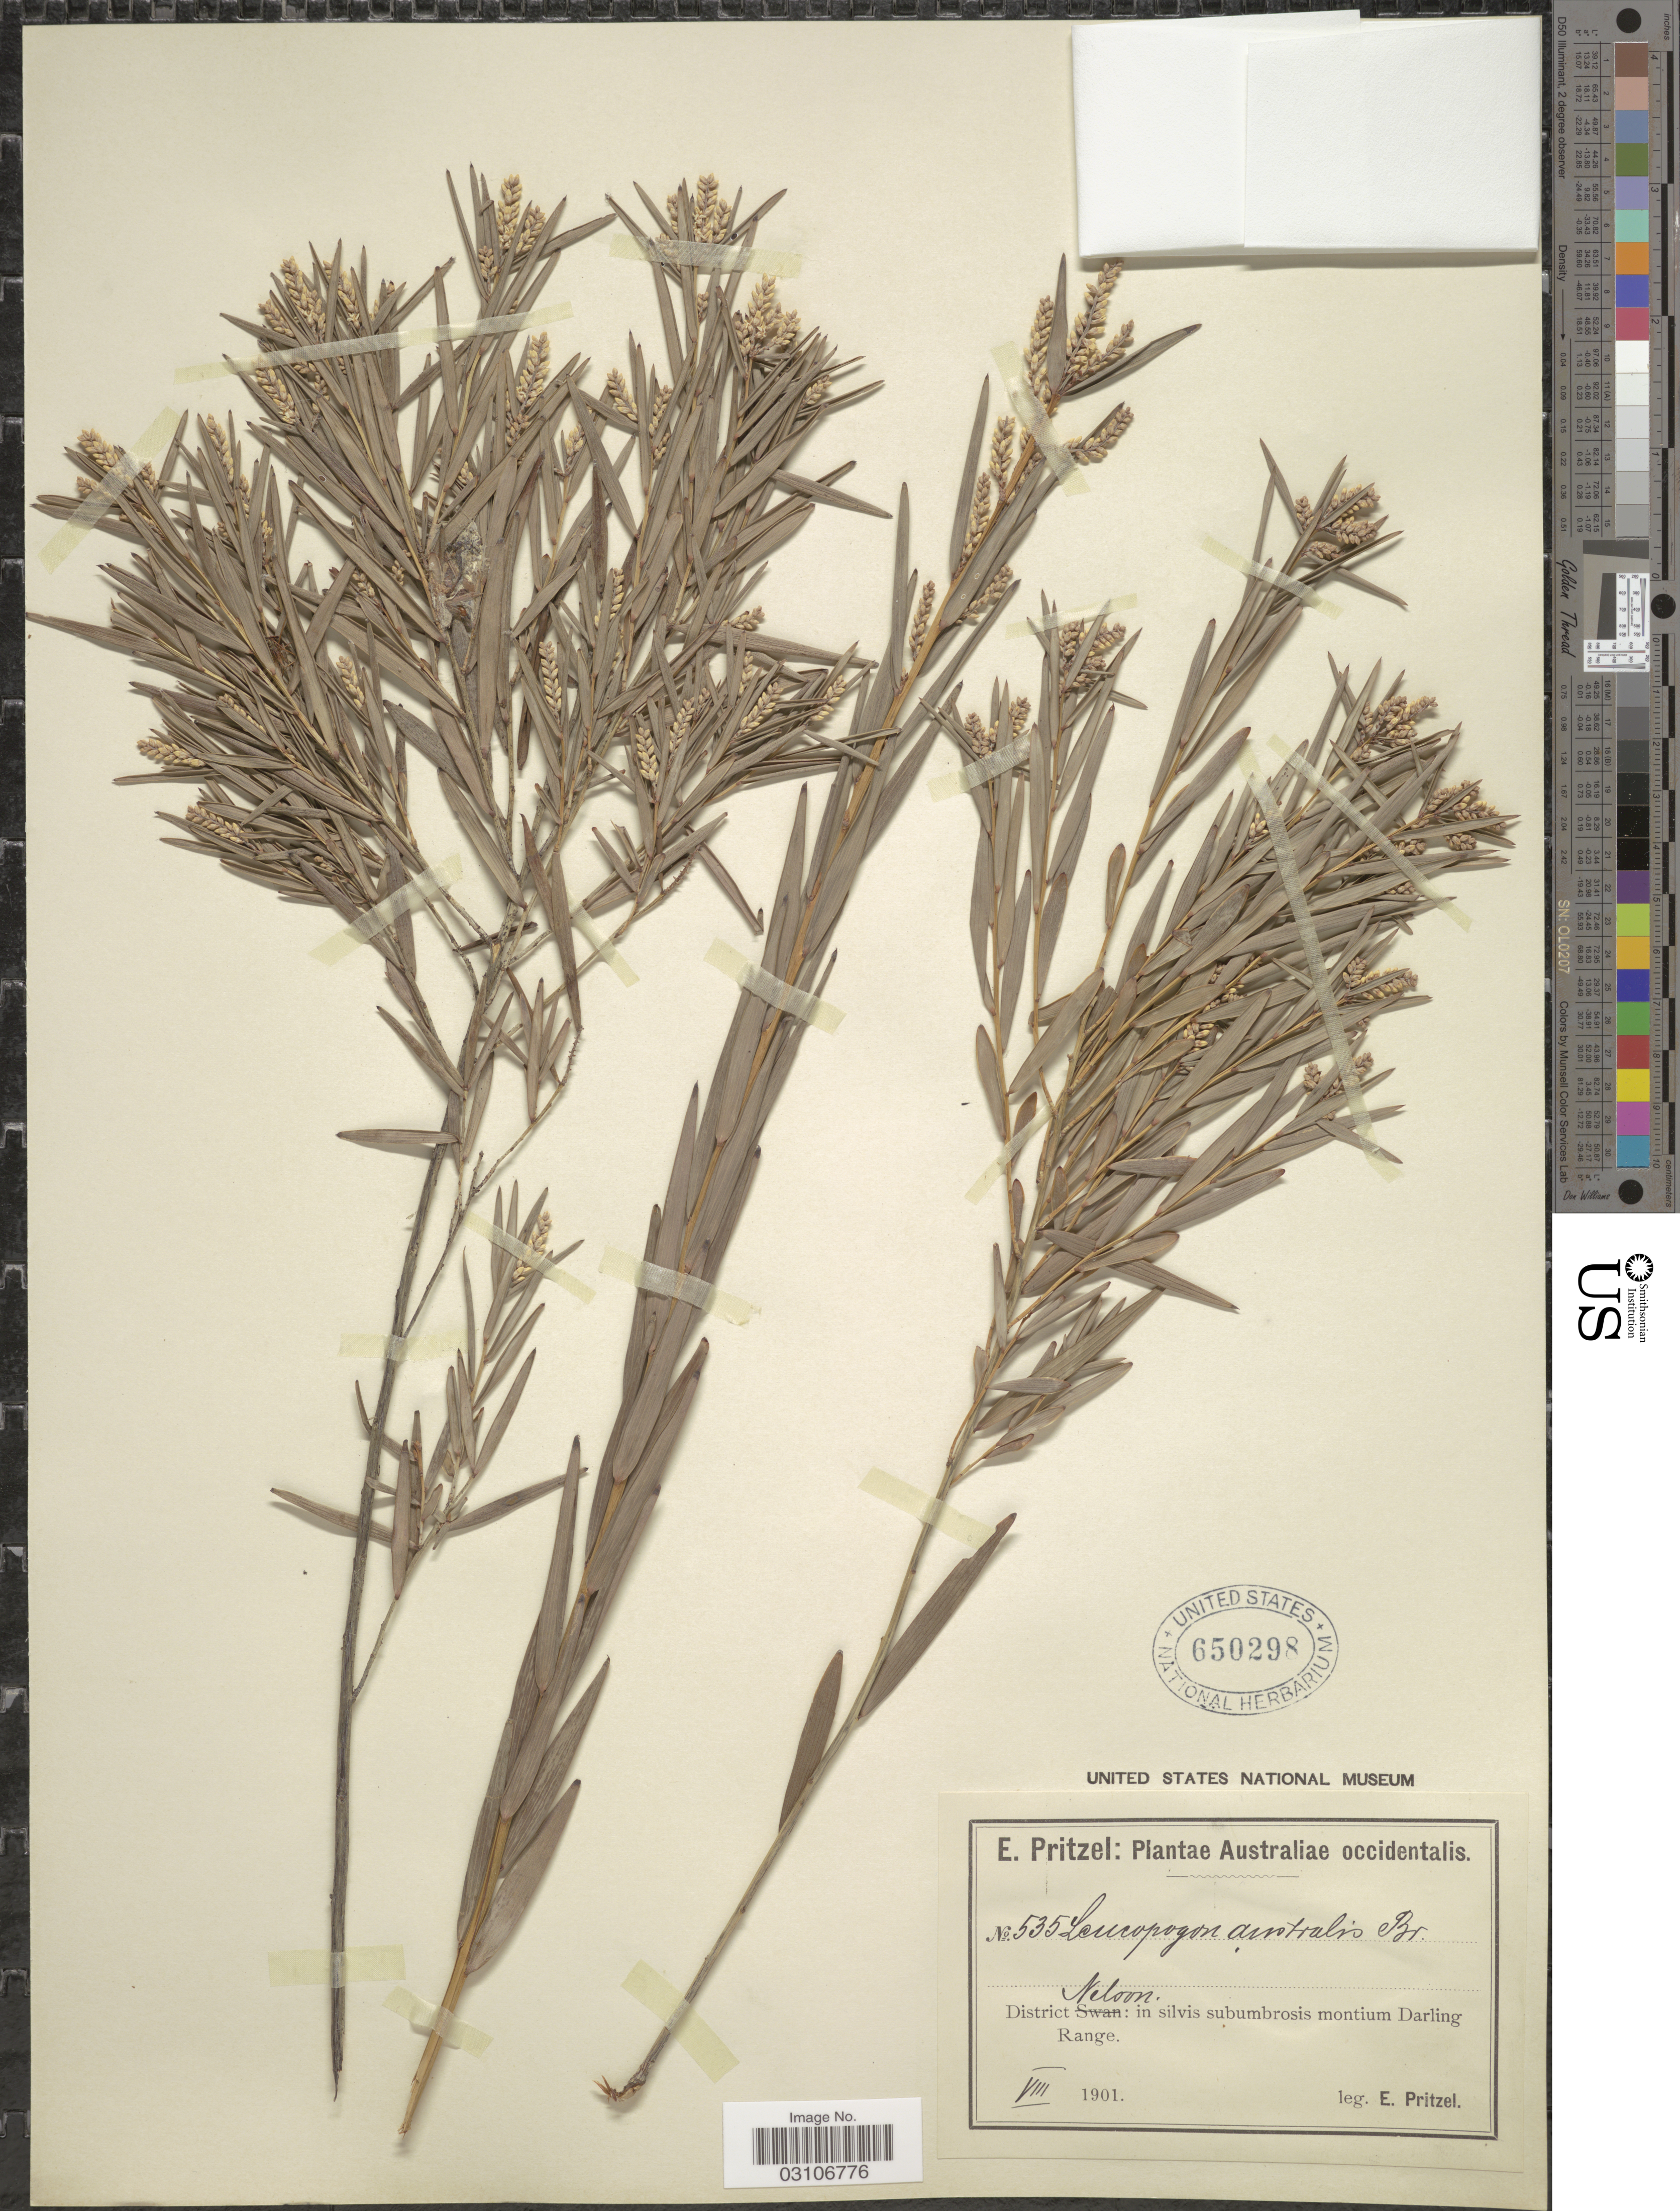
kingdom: Plantae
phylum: Tracheophyta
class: Magnoliopsida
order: Ericales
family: Ericaceae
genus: Leucopogon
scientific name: Leucopogon australis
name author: R. Br.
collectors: E. G. Pritzel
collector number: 535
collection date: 1901-08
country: Australia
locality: Australiae occidentalis. District Nelson: in silvis bubumbrosis montium Darling Range.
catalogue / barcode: US 650298